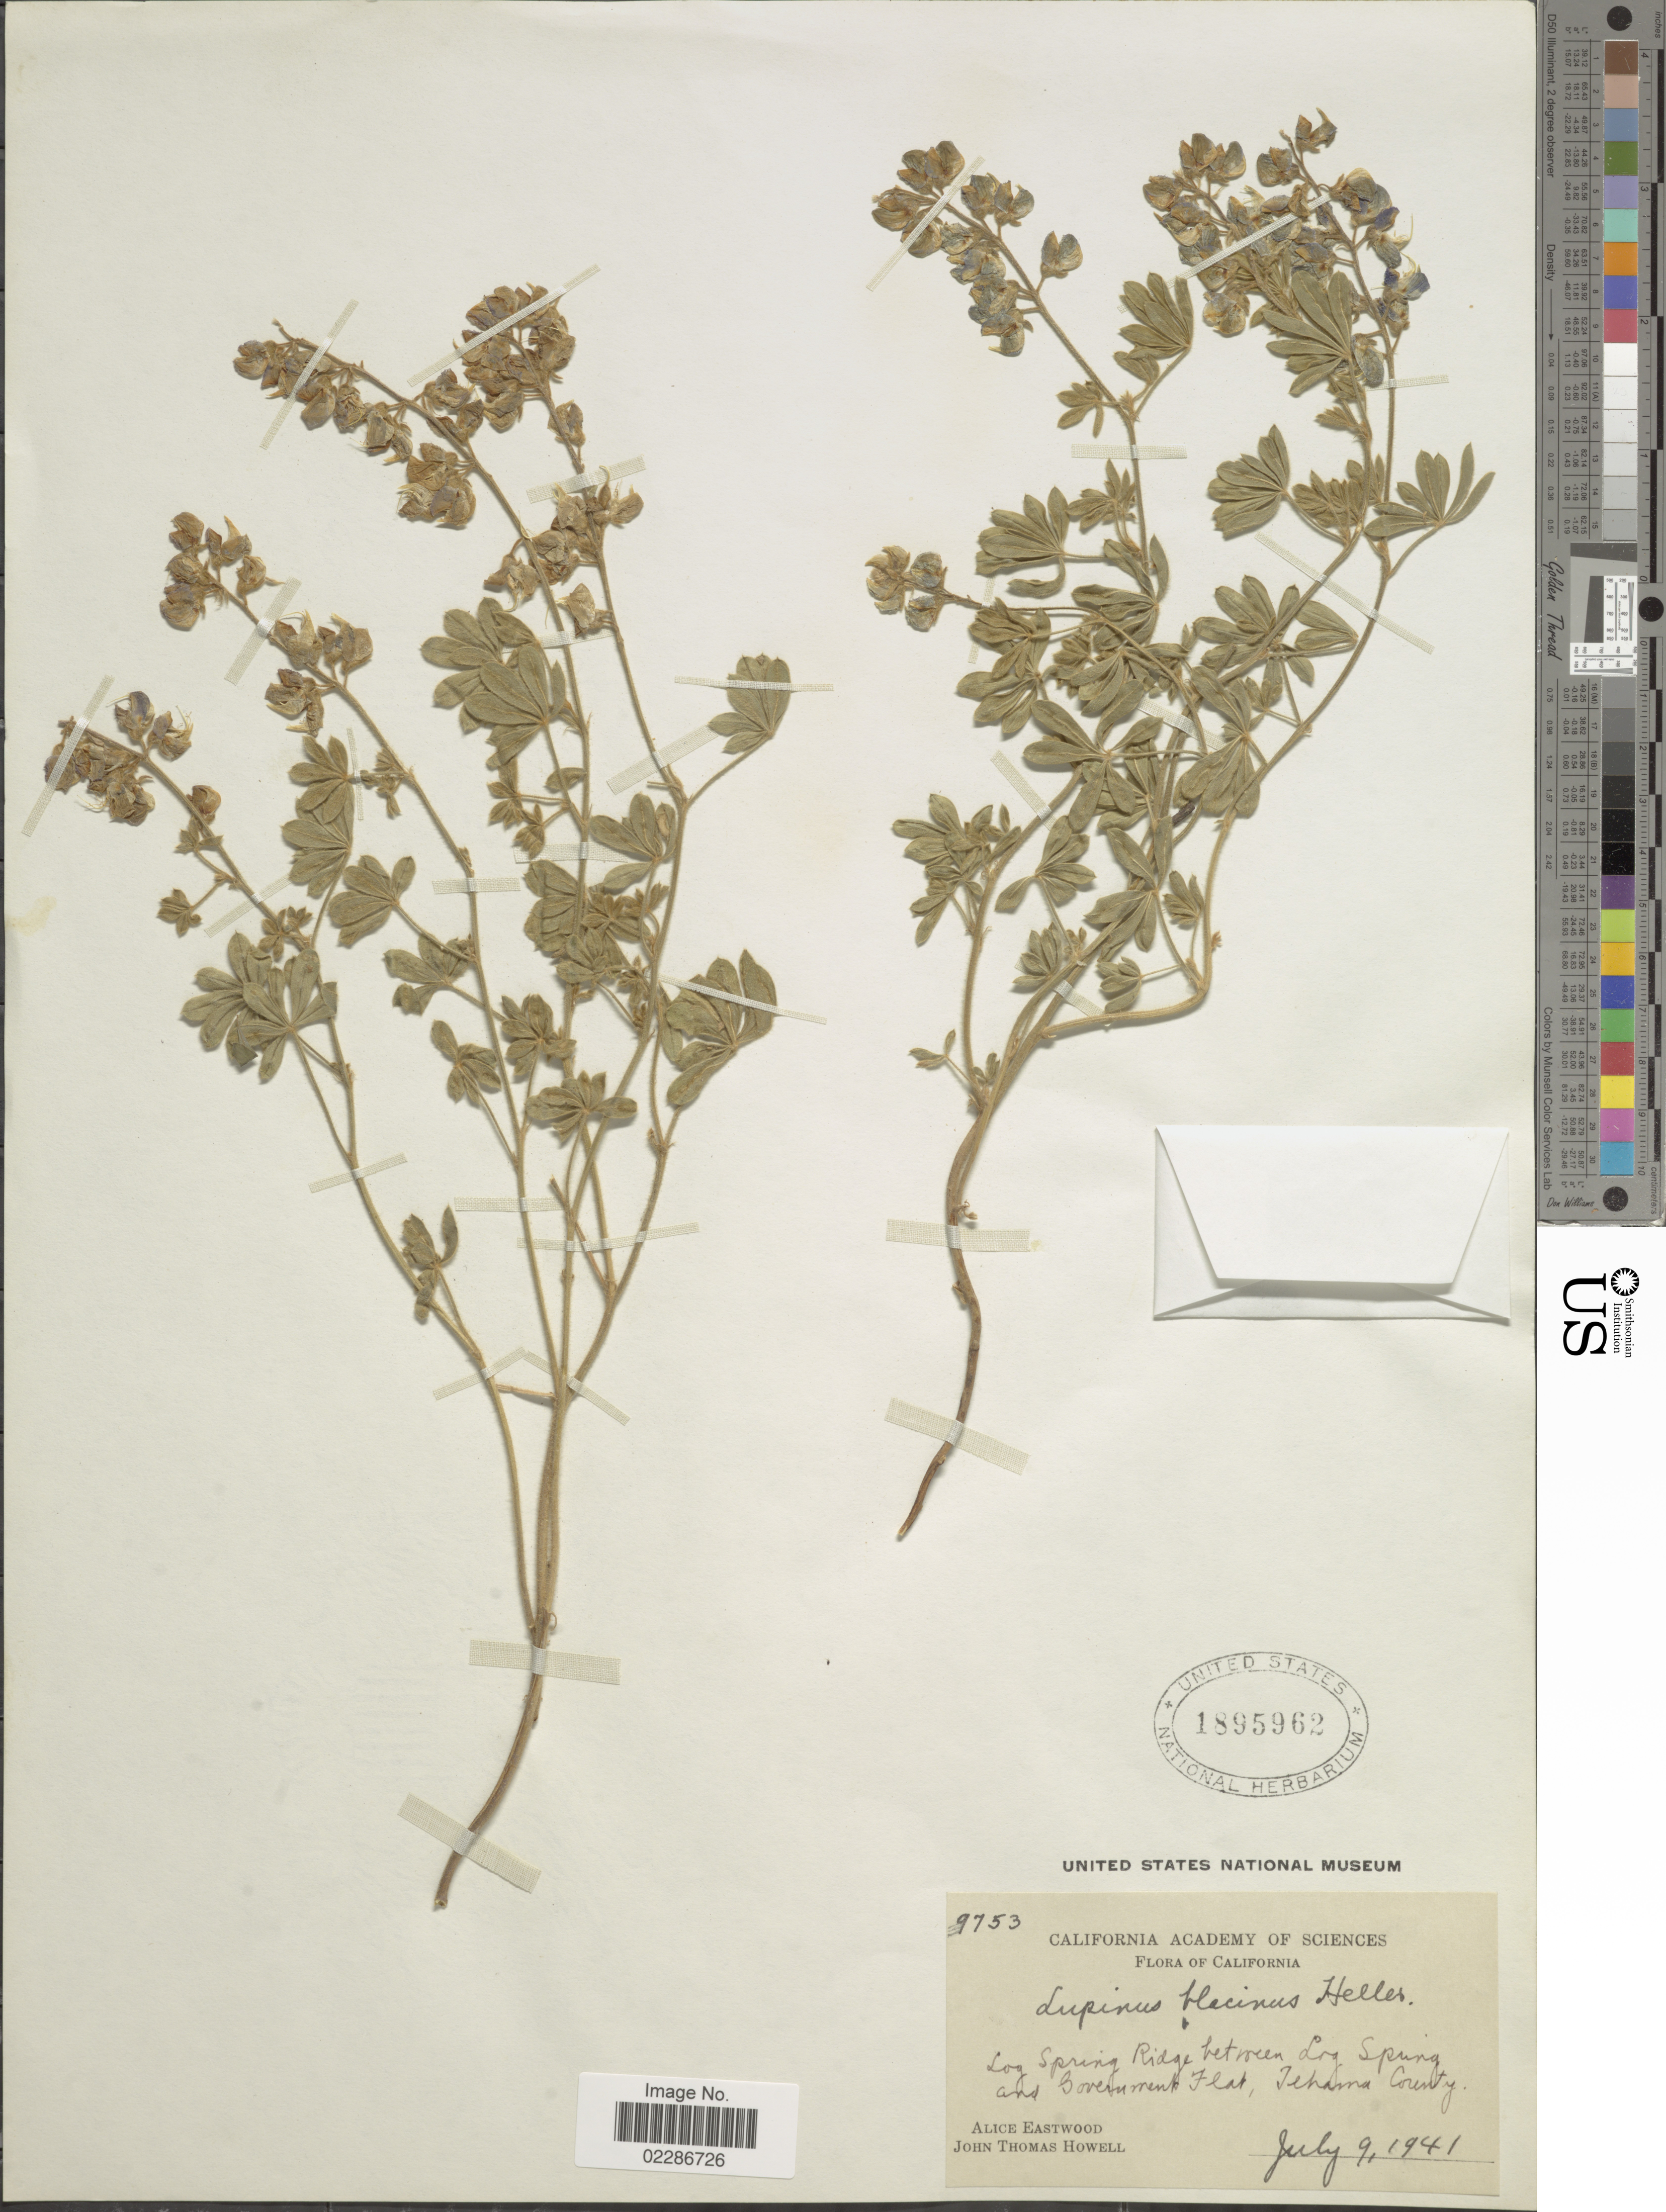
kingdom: Plantae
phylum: Tracheophyta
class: Magnoliopsida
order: Fabales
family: Fabaceae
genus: Lupinus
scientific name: Lupinus lilacinus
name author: A. Heller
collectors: A. Eastwood & J. T. Howell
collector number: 9753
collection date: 1941-07-09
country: United States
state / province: California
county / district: Tehama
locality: Log Spring Ridge between Log Spring and Government Flat, Tehama County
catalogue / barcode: US 1895962